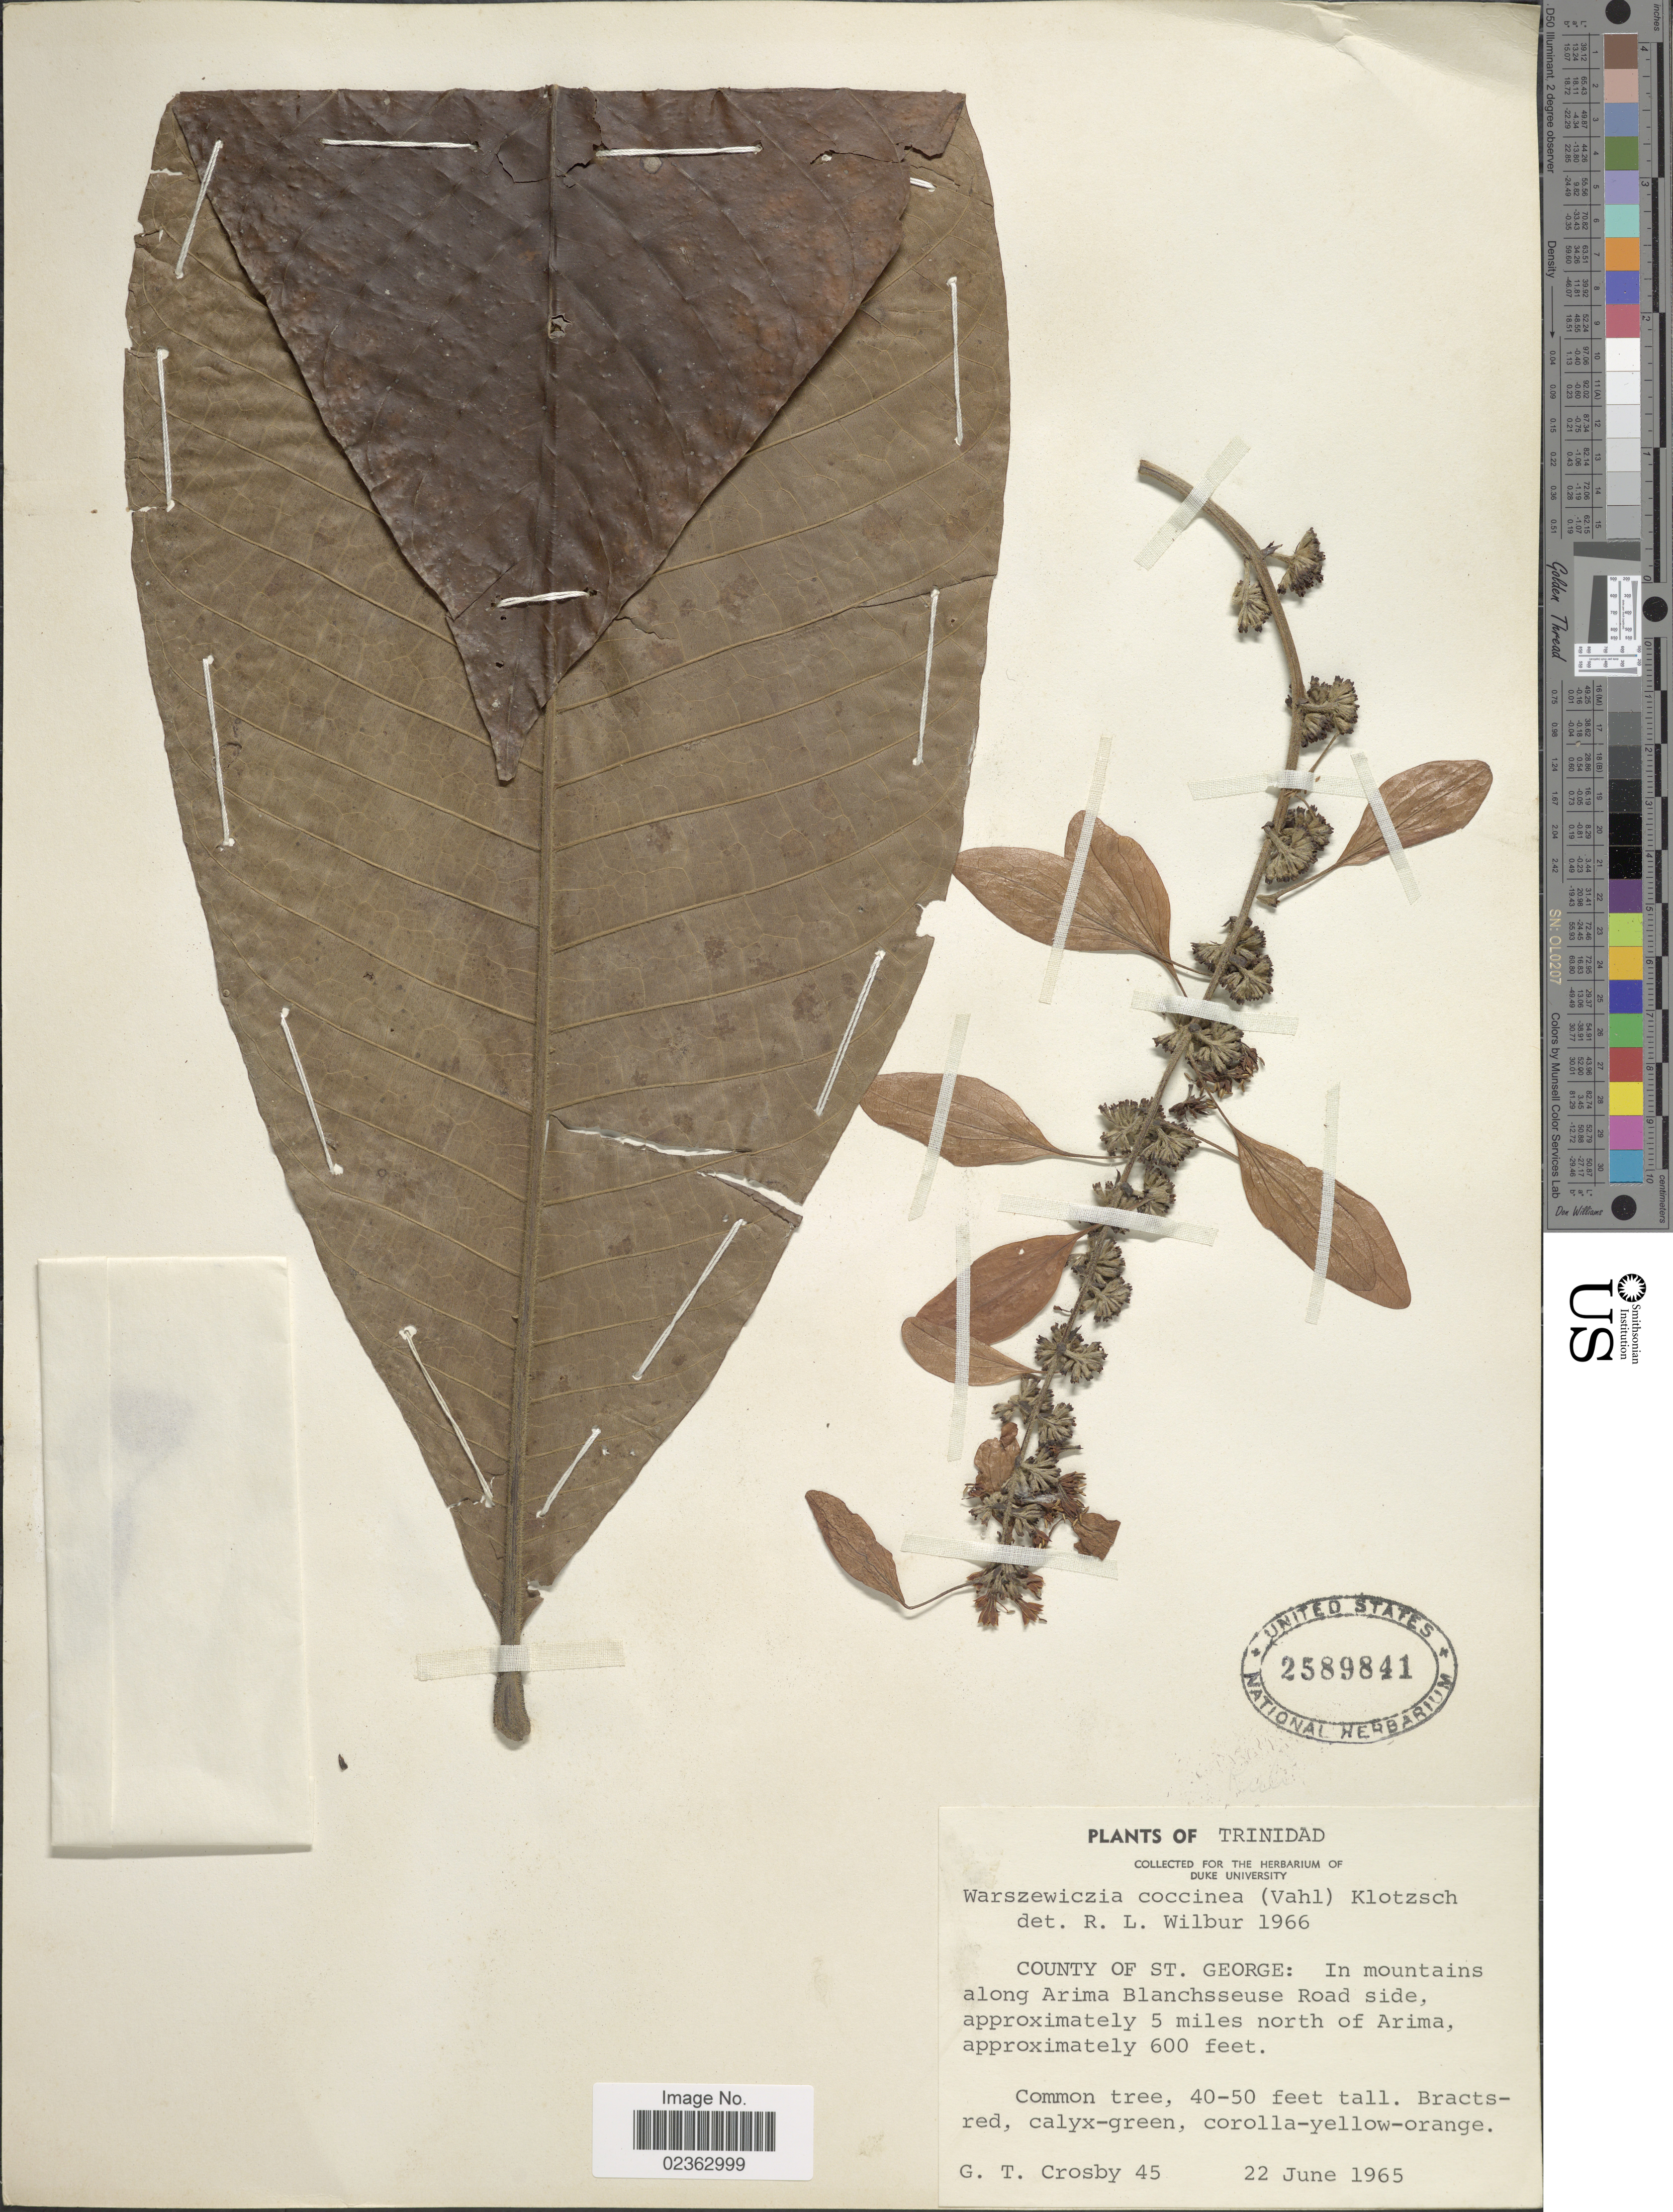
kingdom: Plantae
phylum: Tracheophyta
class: Magnoliopsida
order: Gentianales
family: Rubiaceae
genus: Warszewiczia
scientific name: Warszewiczia coccinea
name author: (Vahl) Klotzsch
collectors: G. T. Crosby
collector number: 45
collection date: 1965-06-22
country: Trinidad and Tobago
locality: County of St. George: in mountains along Arima Blanchsseuse Road Side, approximately 5 miles north of Arima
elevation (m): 183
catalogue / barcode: US 2589841